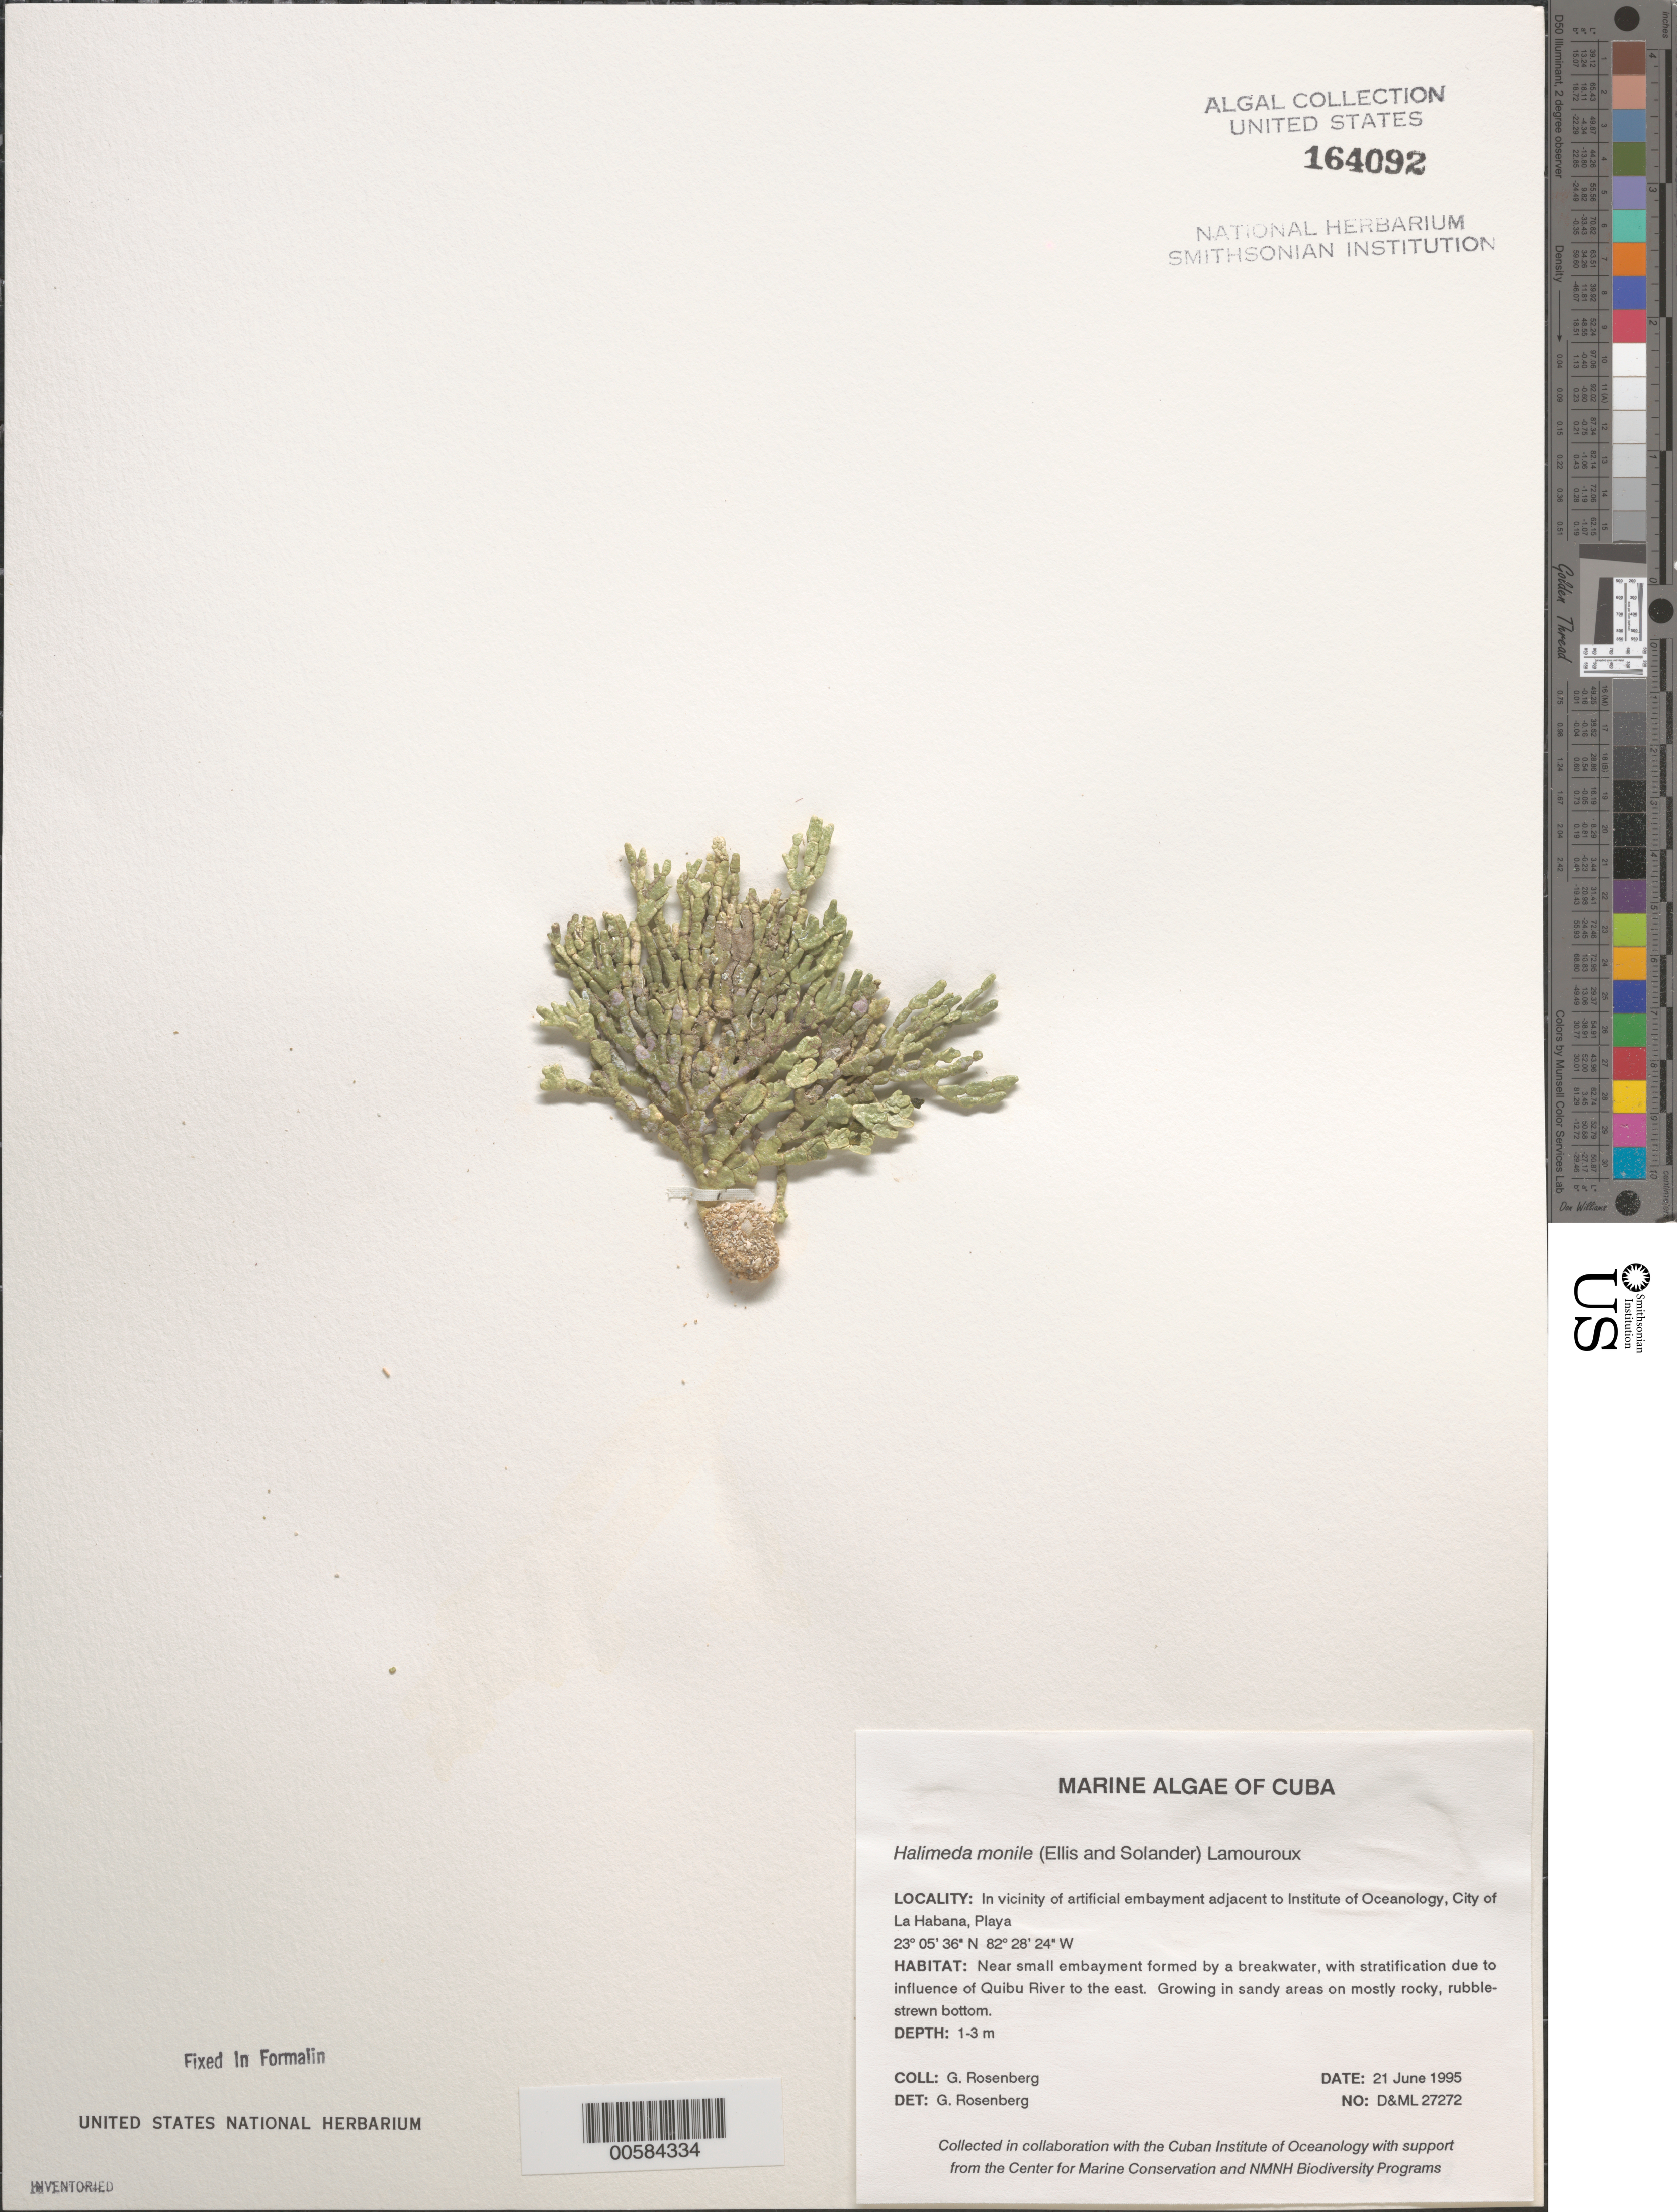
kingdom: Plantae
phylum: Chlorophyta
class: Ulvophyceae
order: Bryopsidales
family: Halimedaceae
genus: Halimeda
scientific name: Halimeda monile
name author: (J. Ellis & Sol.) J.V.Lamouroux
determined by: Rosenberg, G.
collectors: G. Rosenberg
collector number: D&ML 27272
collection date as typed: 21 Jun 1995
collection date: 1995-06-21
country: Cuba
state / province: La Habana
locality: La habana, playa, by institute of oceanology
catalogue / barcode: US 164092